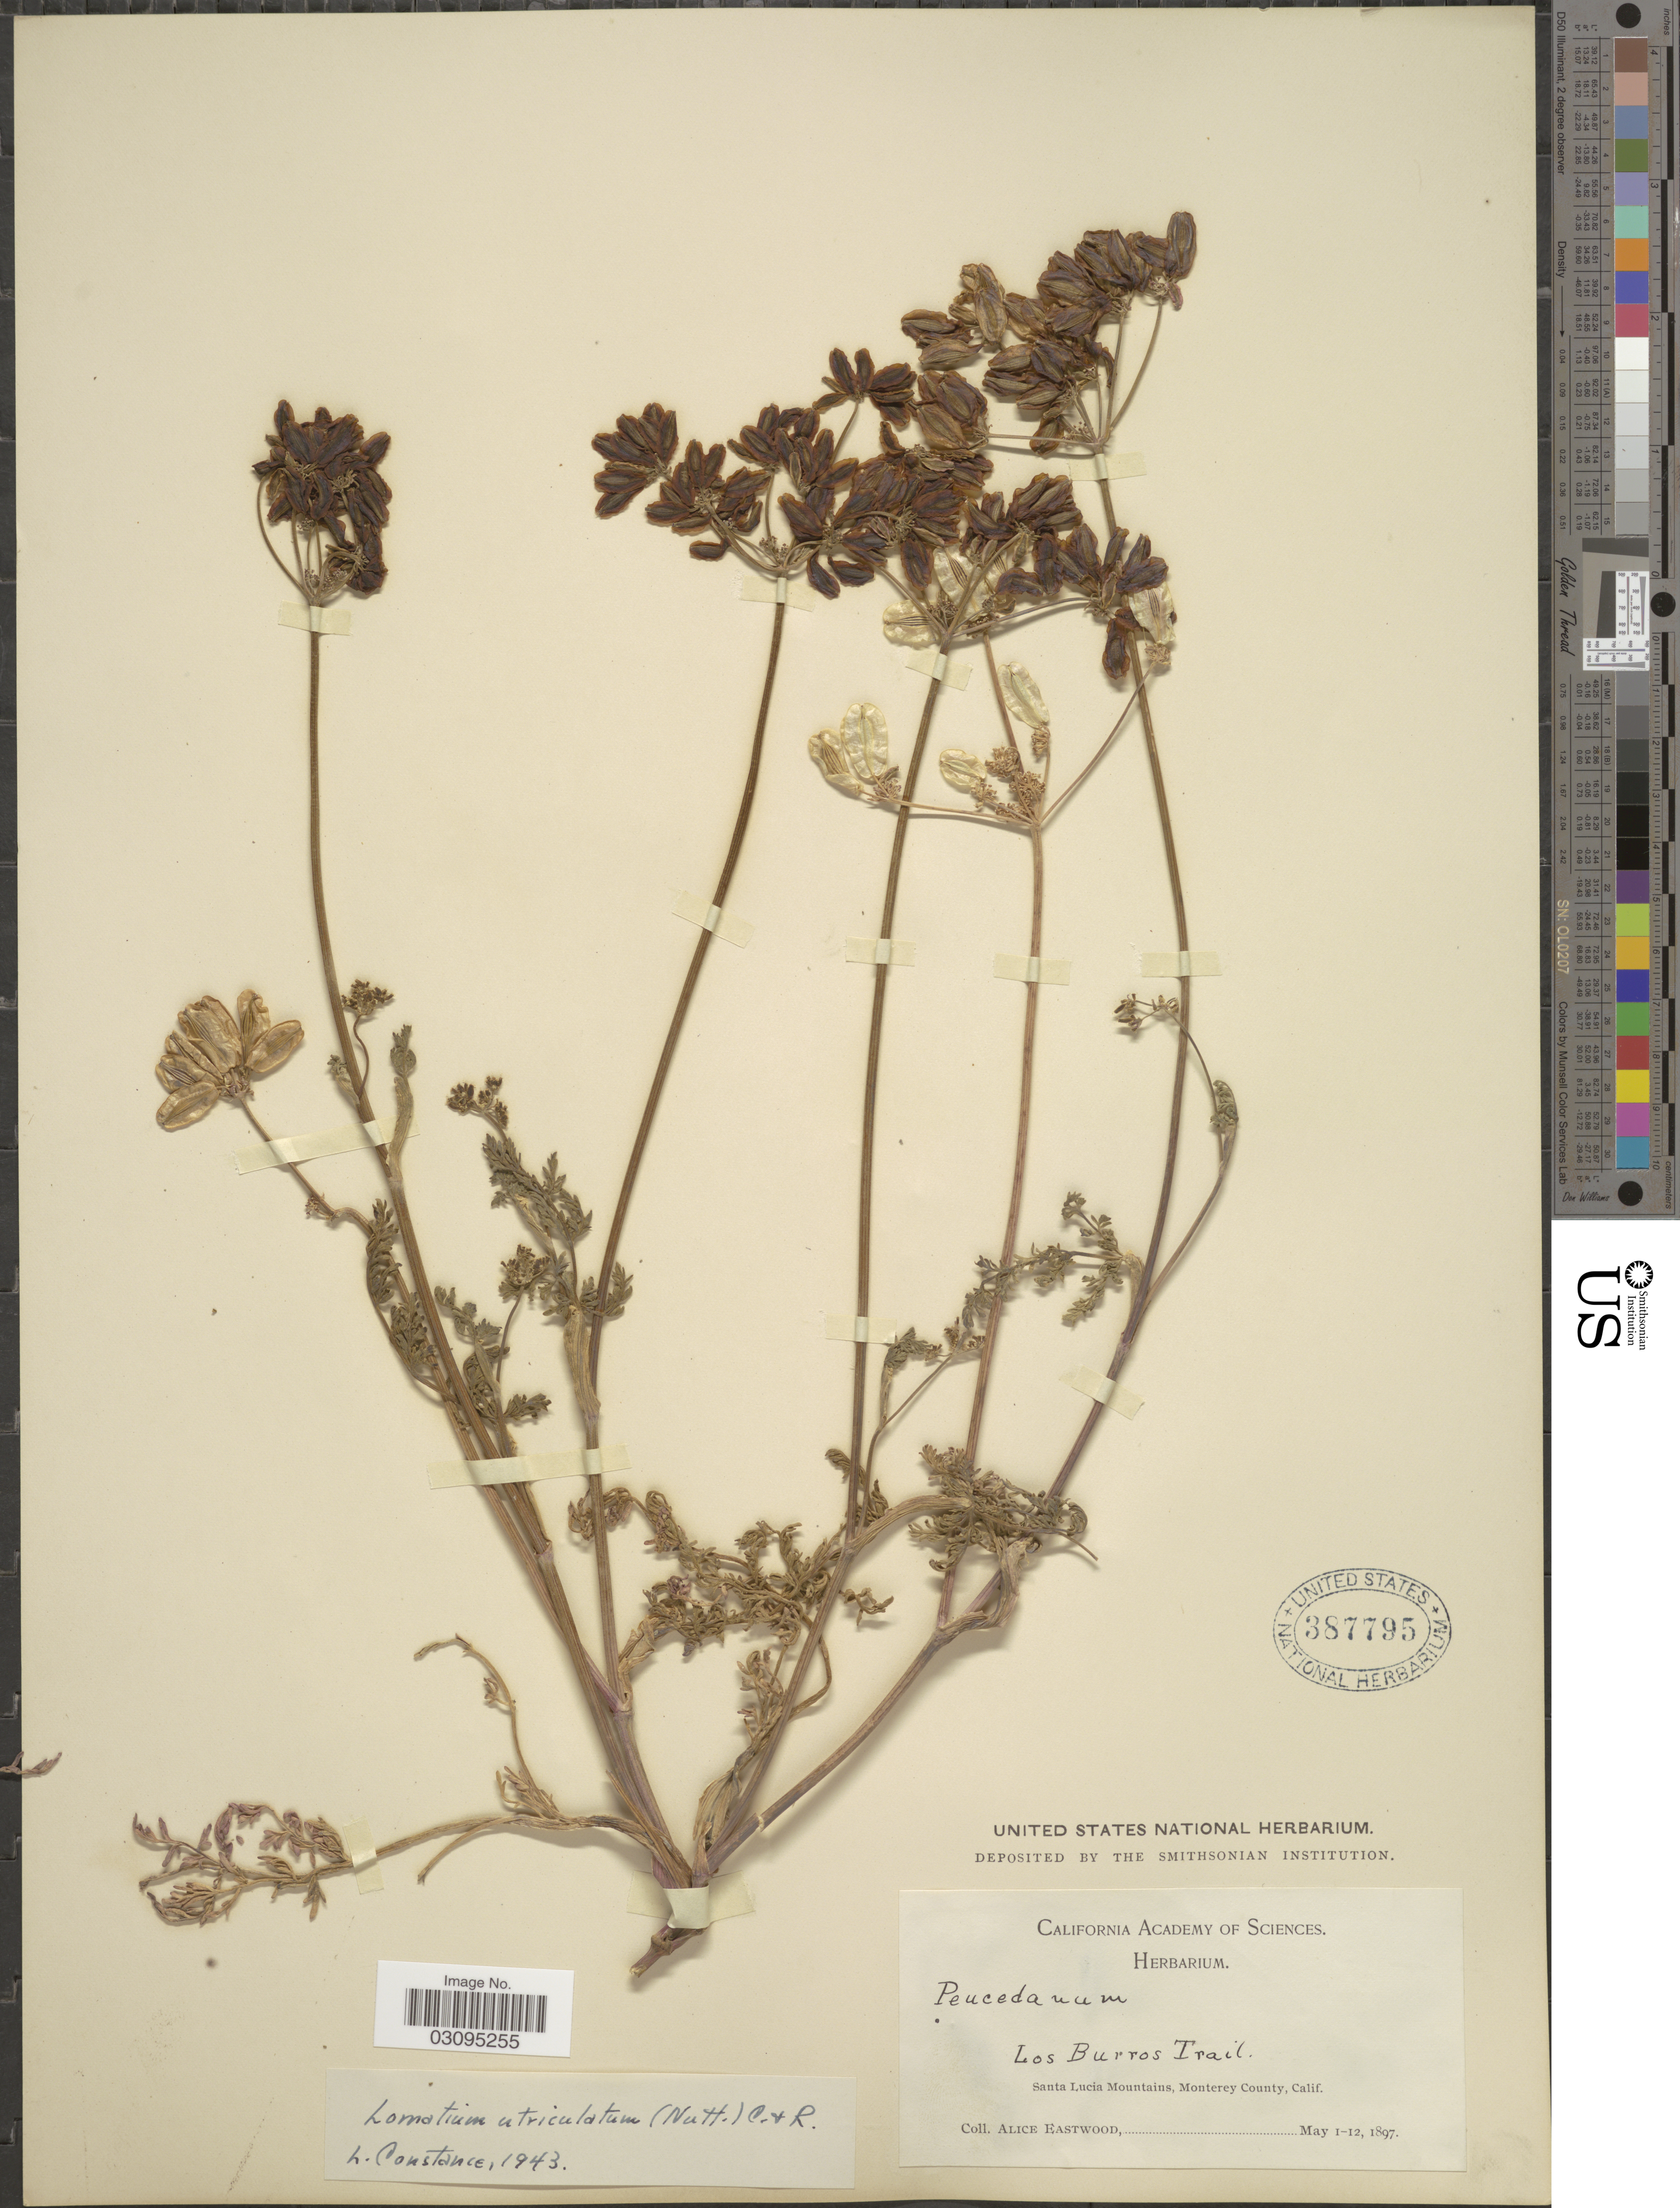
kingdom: Plantae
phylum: Tracheophyta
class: Magnoliopsida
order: Apiales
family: Apiaceae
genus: Lomatium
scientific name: Lomatium utriculatum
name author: (Nutt. ex Torr. & A. Gray) J.M. Coult. & Rose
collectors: A. Eastwood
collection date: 1897-05-01/1897-05-12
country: United States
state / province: California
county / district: Monterey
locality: Los Burros Trail, Santa Lucia Mountains, Monterey County.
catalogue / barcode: US 387795